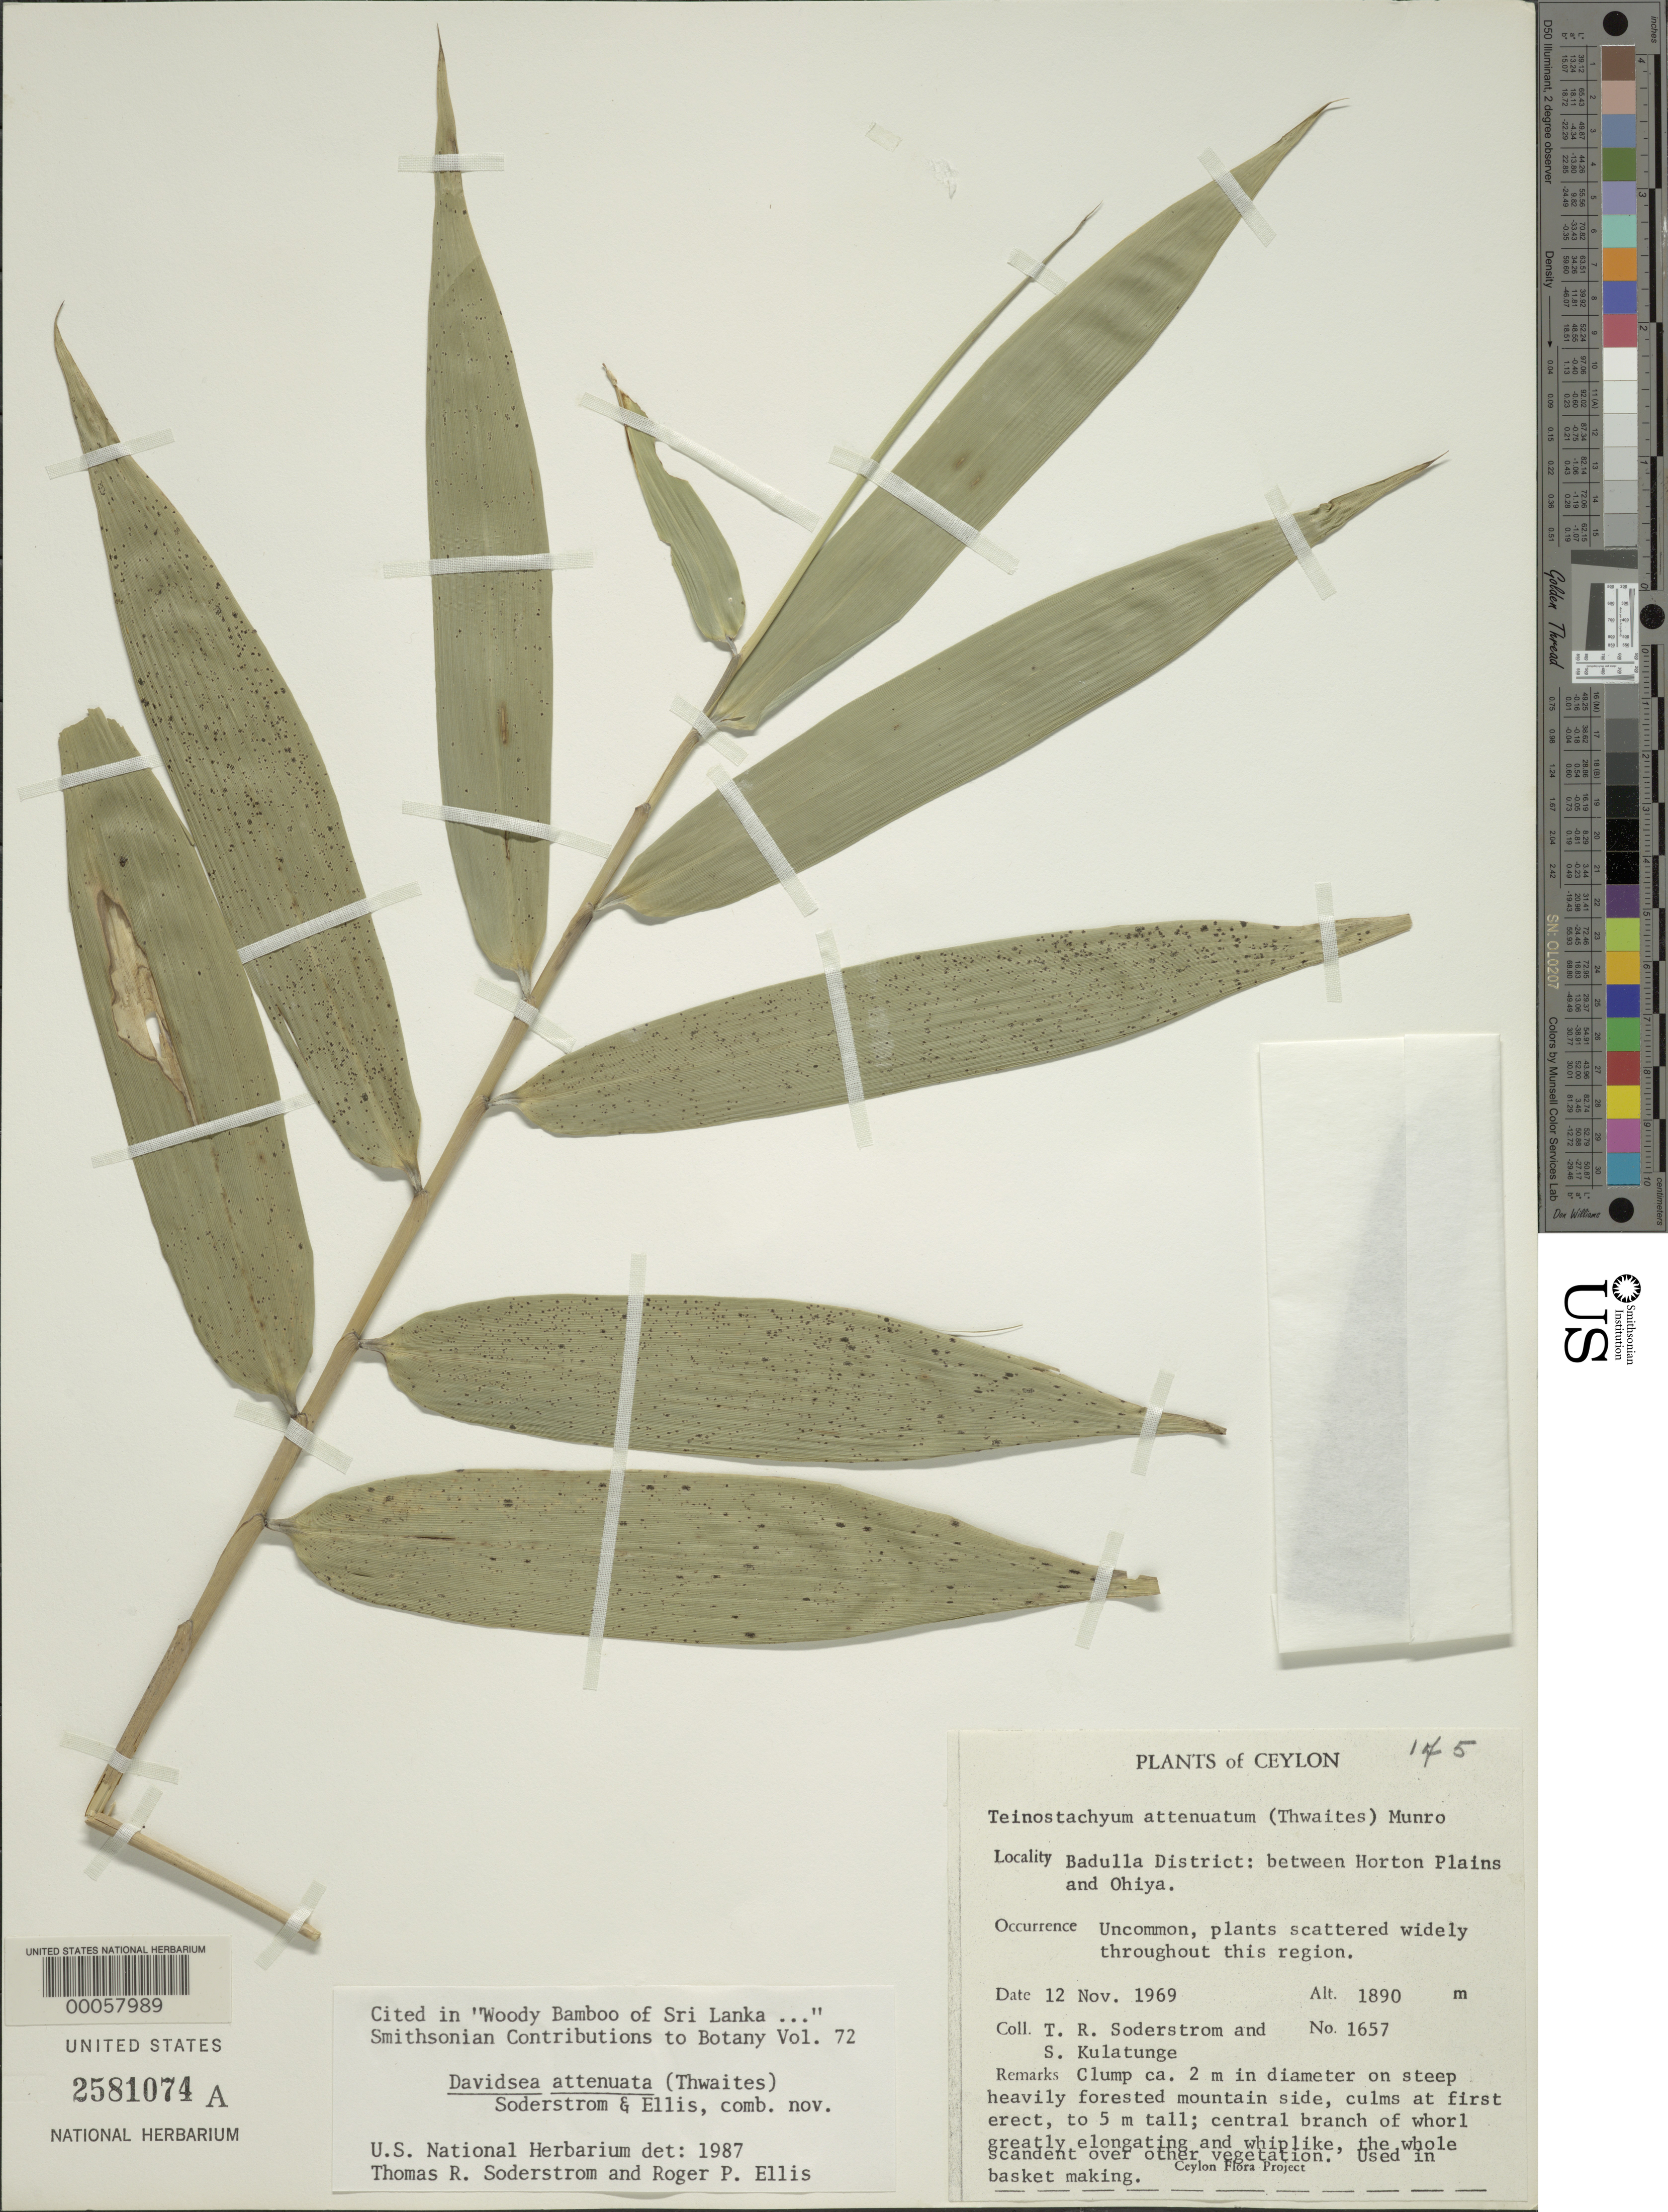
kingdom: Plantae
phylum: Tracheophyta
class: Liliopsida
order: Poales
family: Poaceae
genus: Davidsea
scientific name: Davidsea attenuata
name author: (Thwaites) Soderstr. & R.P. Ellis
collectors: T. R. Soderstrom & S. Kulatunge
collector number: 1657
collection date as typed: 12 Nov 1969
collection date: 1969-11-12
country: Sri Lanka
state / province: Uva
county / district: Badulla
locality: Between horton plains and ohiya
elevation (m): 1890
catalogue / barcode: US 2581074A